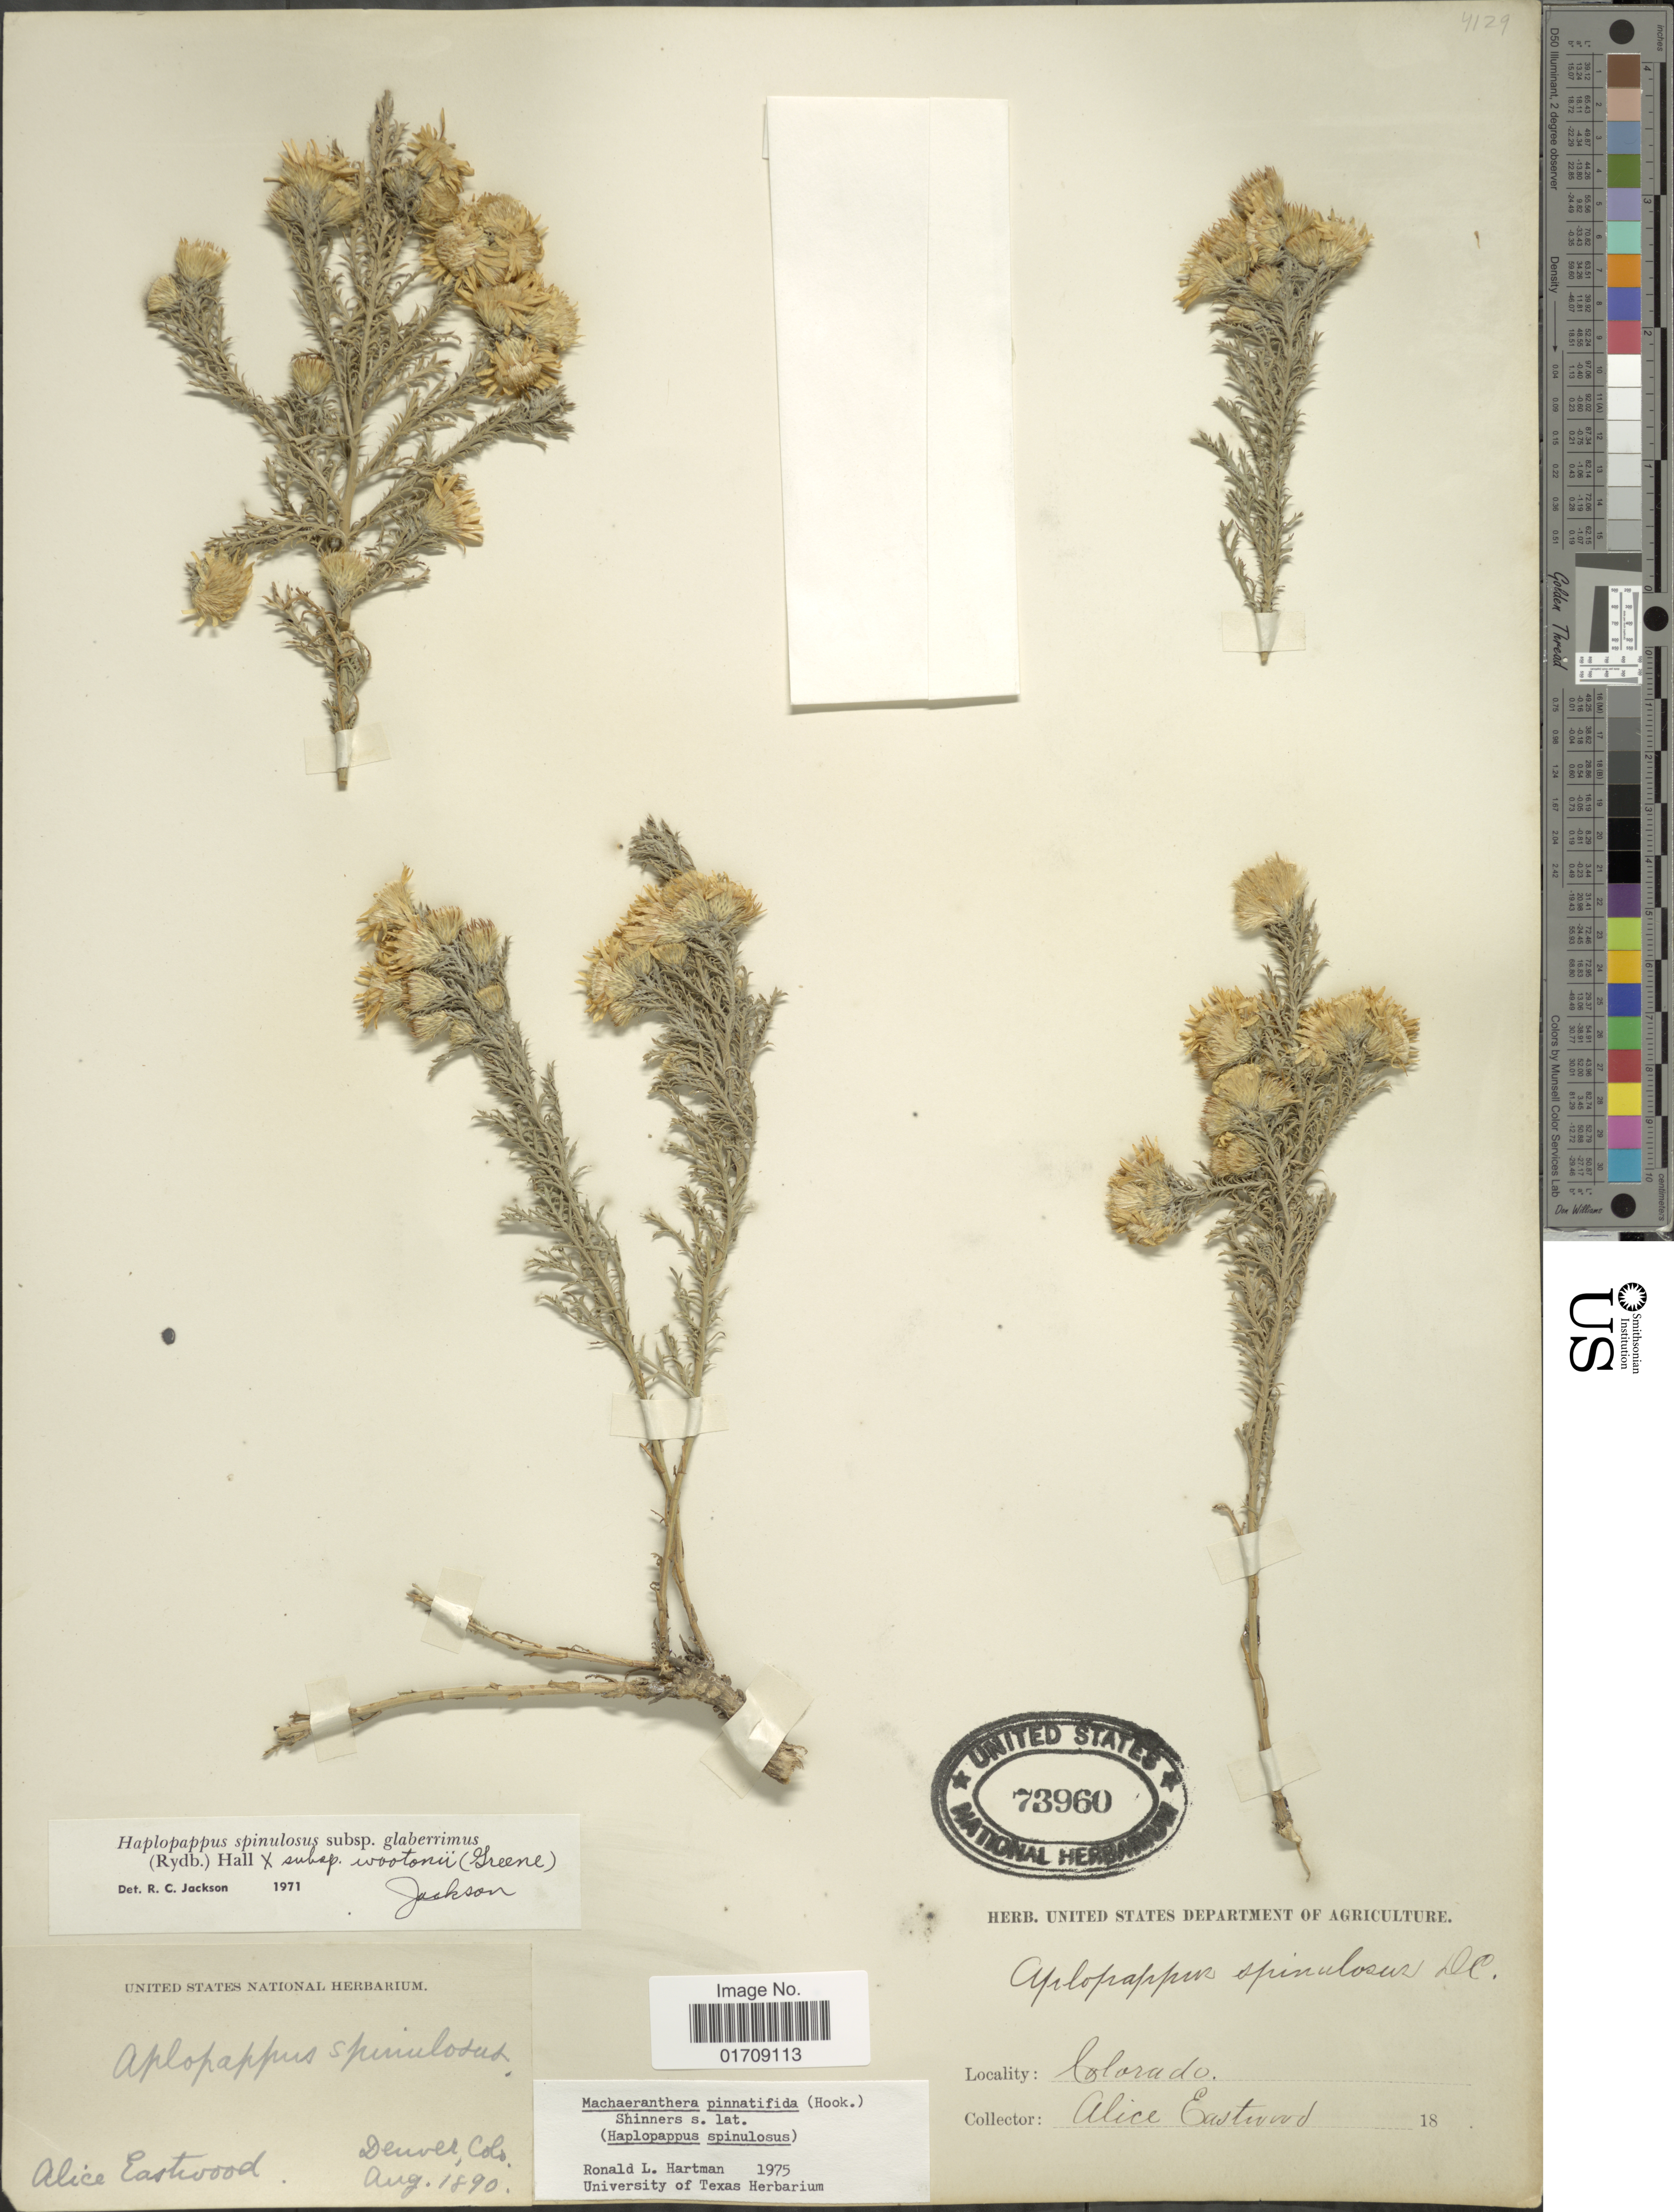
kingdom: Plantae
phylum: Tracheophyta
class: Magnoliopsida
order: Asterales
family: Asteraceae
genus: Machaeranthera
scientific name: Machaeranthera pinnatifida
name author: (Hook.) Shinners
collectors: A. Eastwood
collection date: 1890-08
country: United States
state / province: Colorado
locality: Denver, Colo.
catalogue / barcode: US 73960